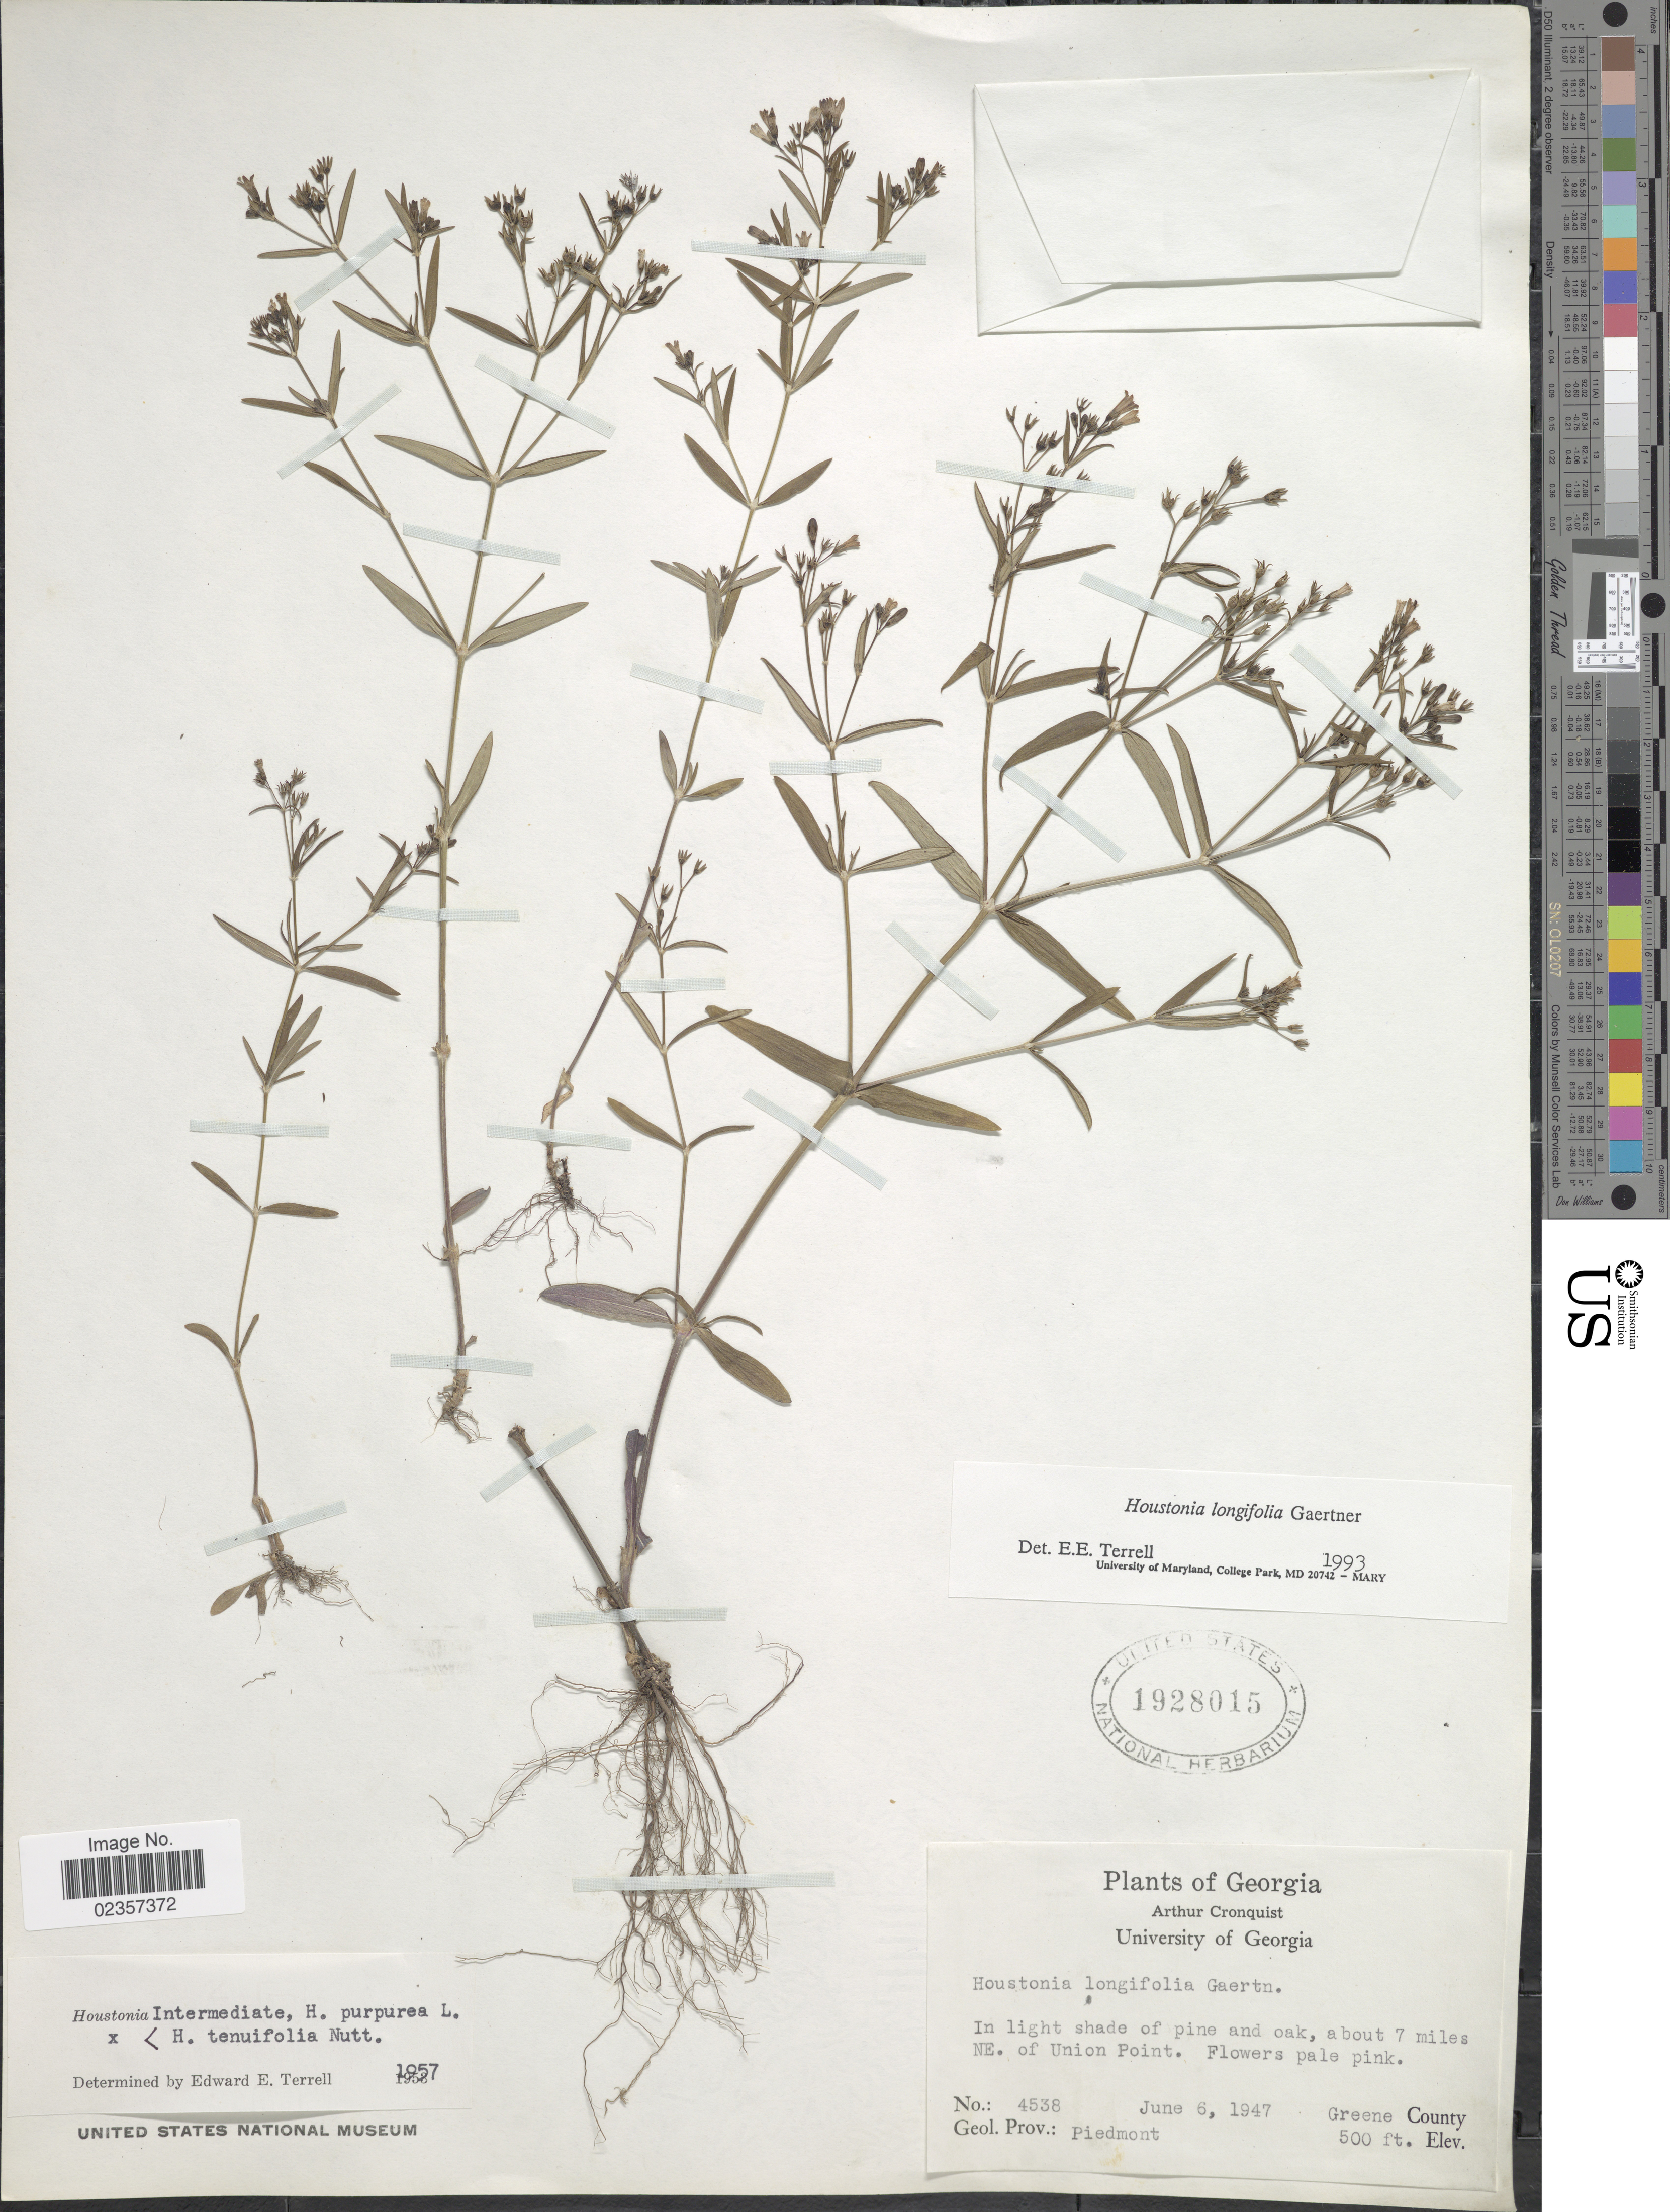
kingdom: Plantae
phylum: Tracheophyta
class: Magnoliopsida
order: Gentianales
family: Rubiaceae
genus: Houstonia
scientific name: Houstonia longifolia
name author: Gaertn.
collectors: A. J. Cronquist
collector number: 4538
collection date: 1947-06-06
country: United States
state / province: Georgia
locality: In light shade of pine and oak, about 7 miles NE. of Union Point. Geol. Prov.: Piedmont, Greene County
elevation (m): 152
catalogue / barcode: US 1928015